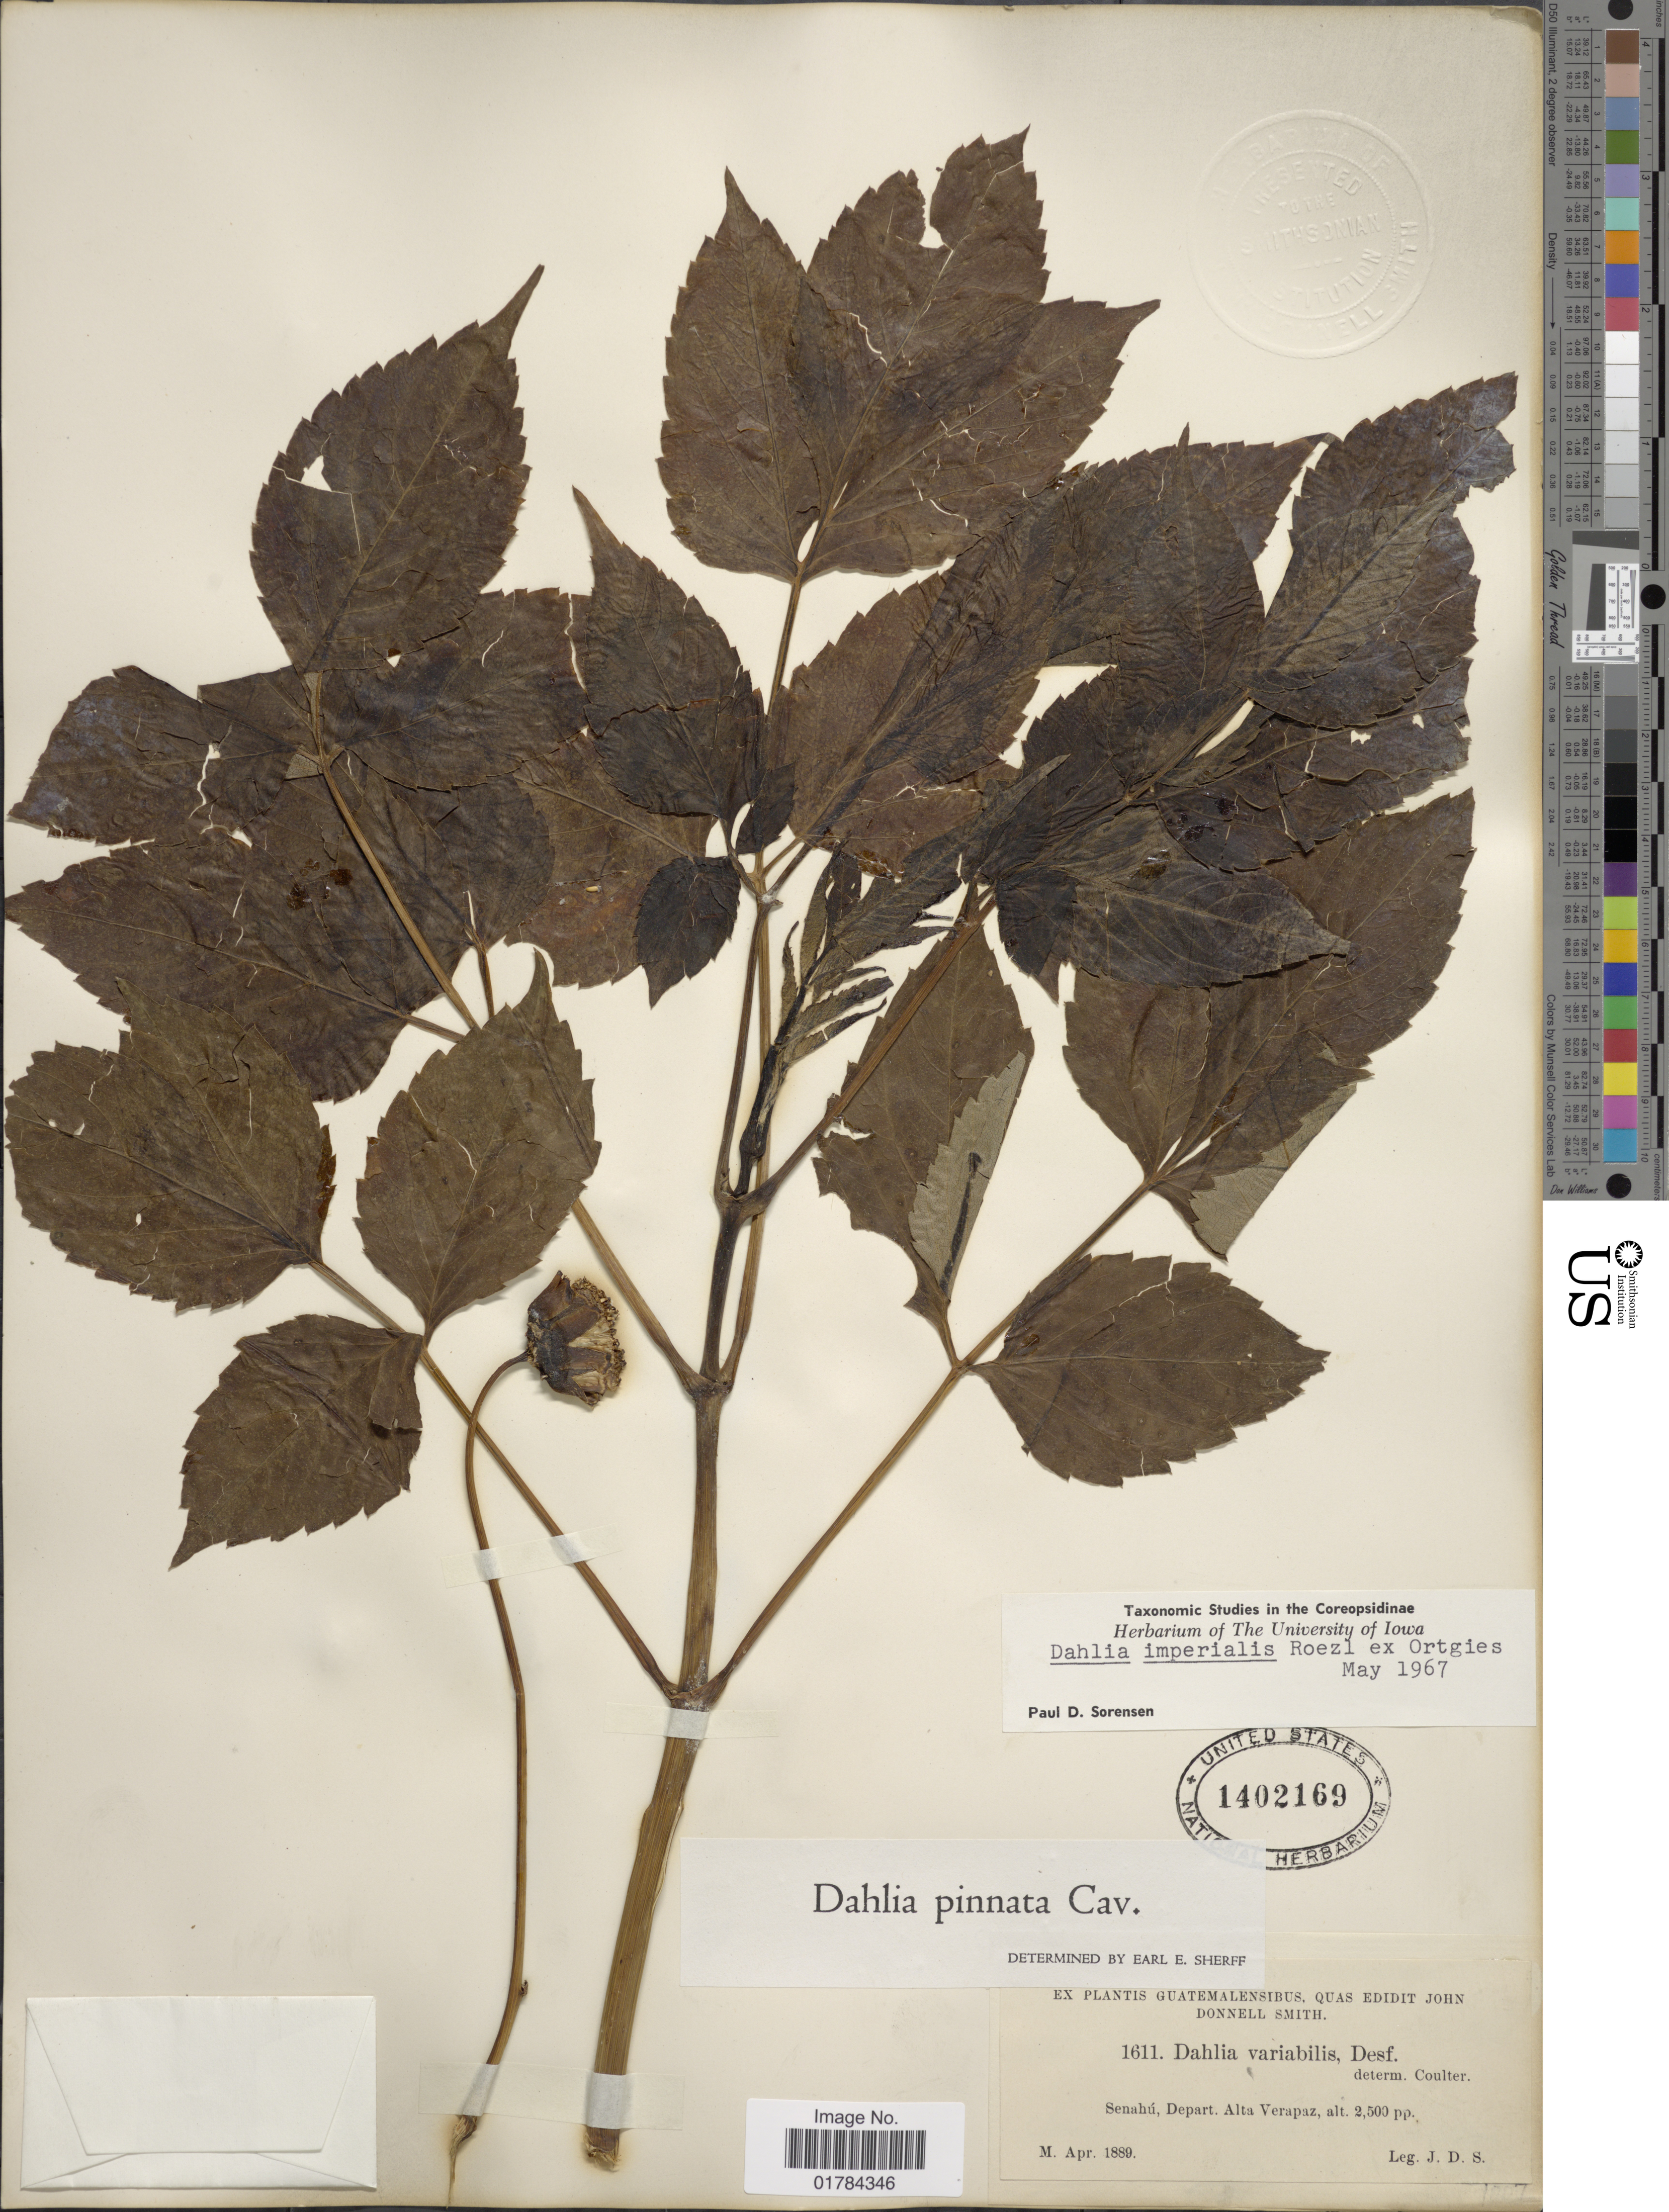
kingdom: Plantae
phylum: Tracheophyta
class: Magnoliopsida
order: Asterales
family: Asteraceae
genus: Dahlia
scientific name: Dahlia imperialis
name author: Roezl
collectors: J. Donnell Smith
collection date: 1889-04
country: Guatemala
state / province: Alta Verapaz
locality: Senahu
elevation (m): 762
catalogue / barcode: US 1402169